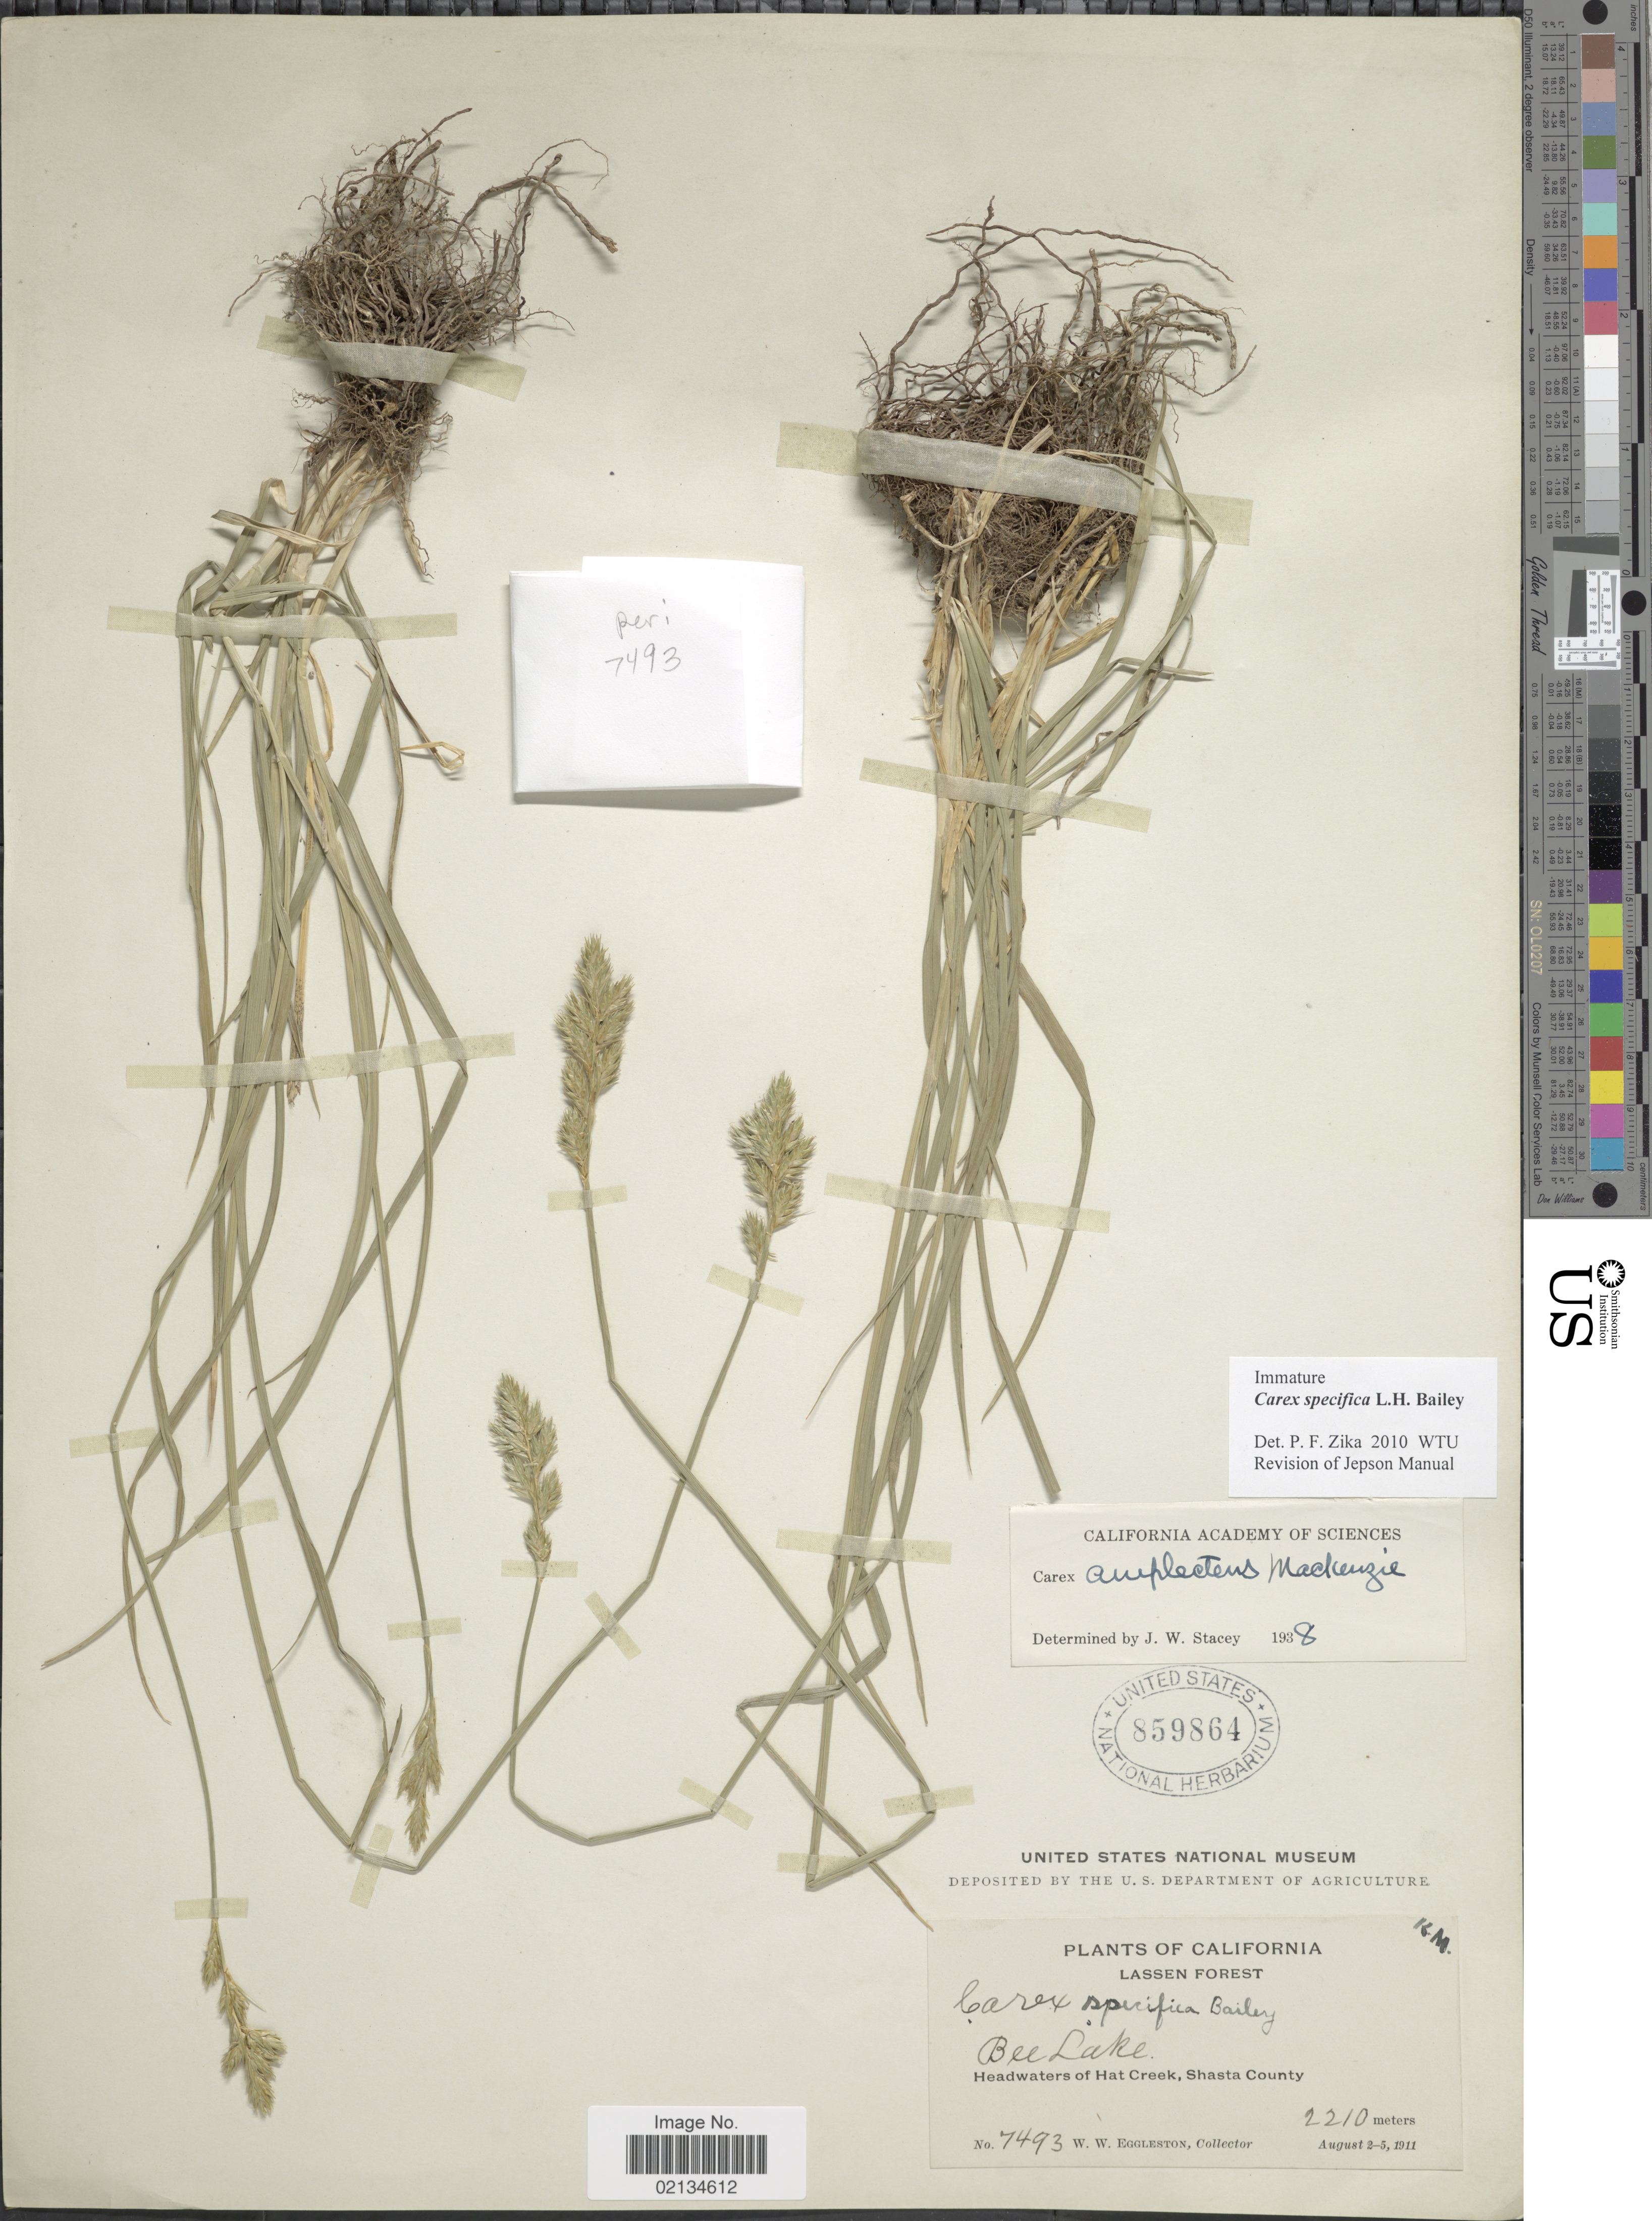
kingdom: Plantae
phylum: Tracheophyta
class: Liliopsida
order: Poales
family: Cyperaceae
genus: Carex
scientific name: Carex specifica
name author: L.H. Bailey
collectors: W. W. Eggleston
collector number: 7493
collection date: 1911-08-02/1911-08-05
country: United States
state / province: California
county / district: Shasta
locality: Lassen Forest, Bee Lake, Headwaters of Hat Creek, Shasta County.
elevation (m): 2210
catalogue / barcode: US 859864